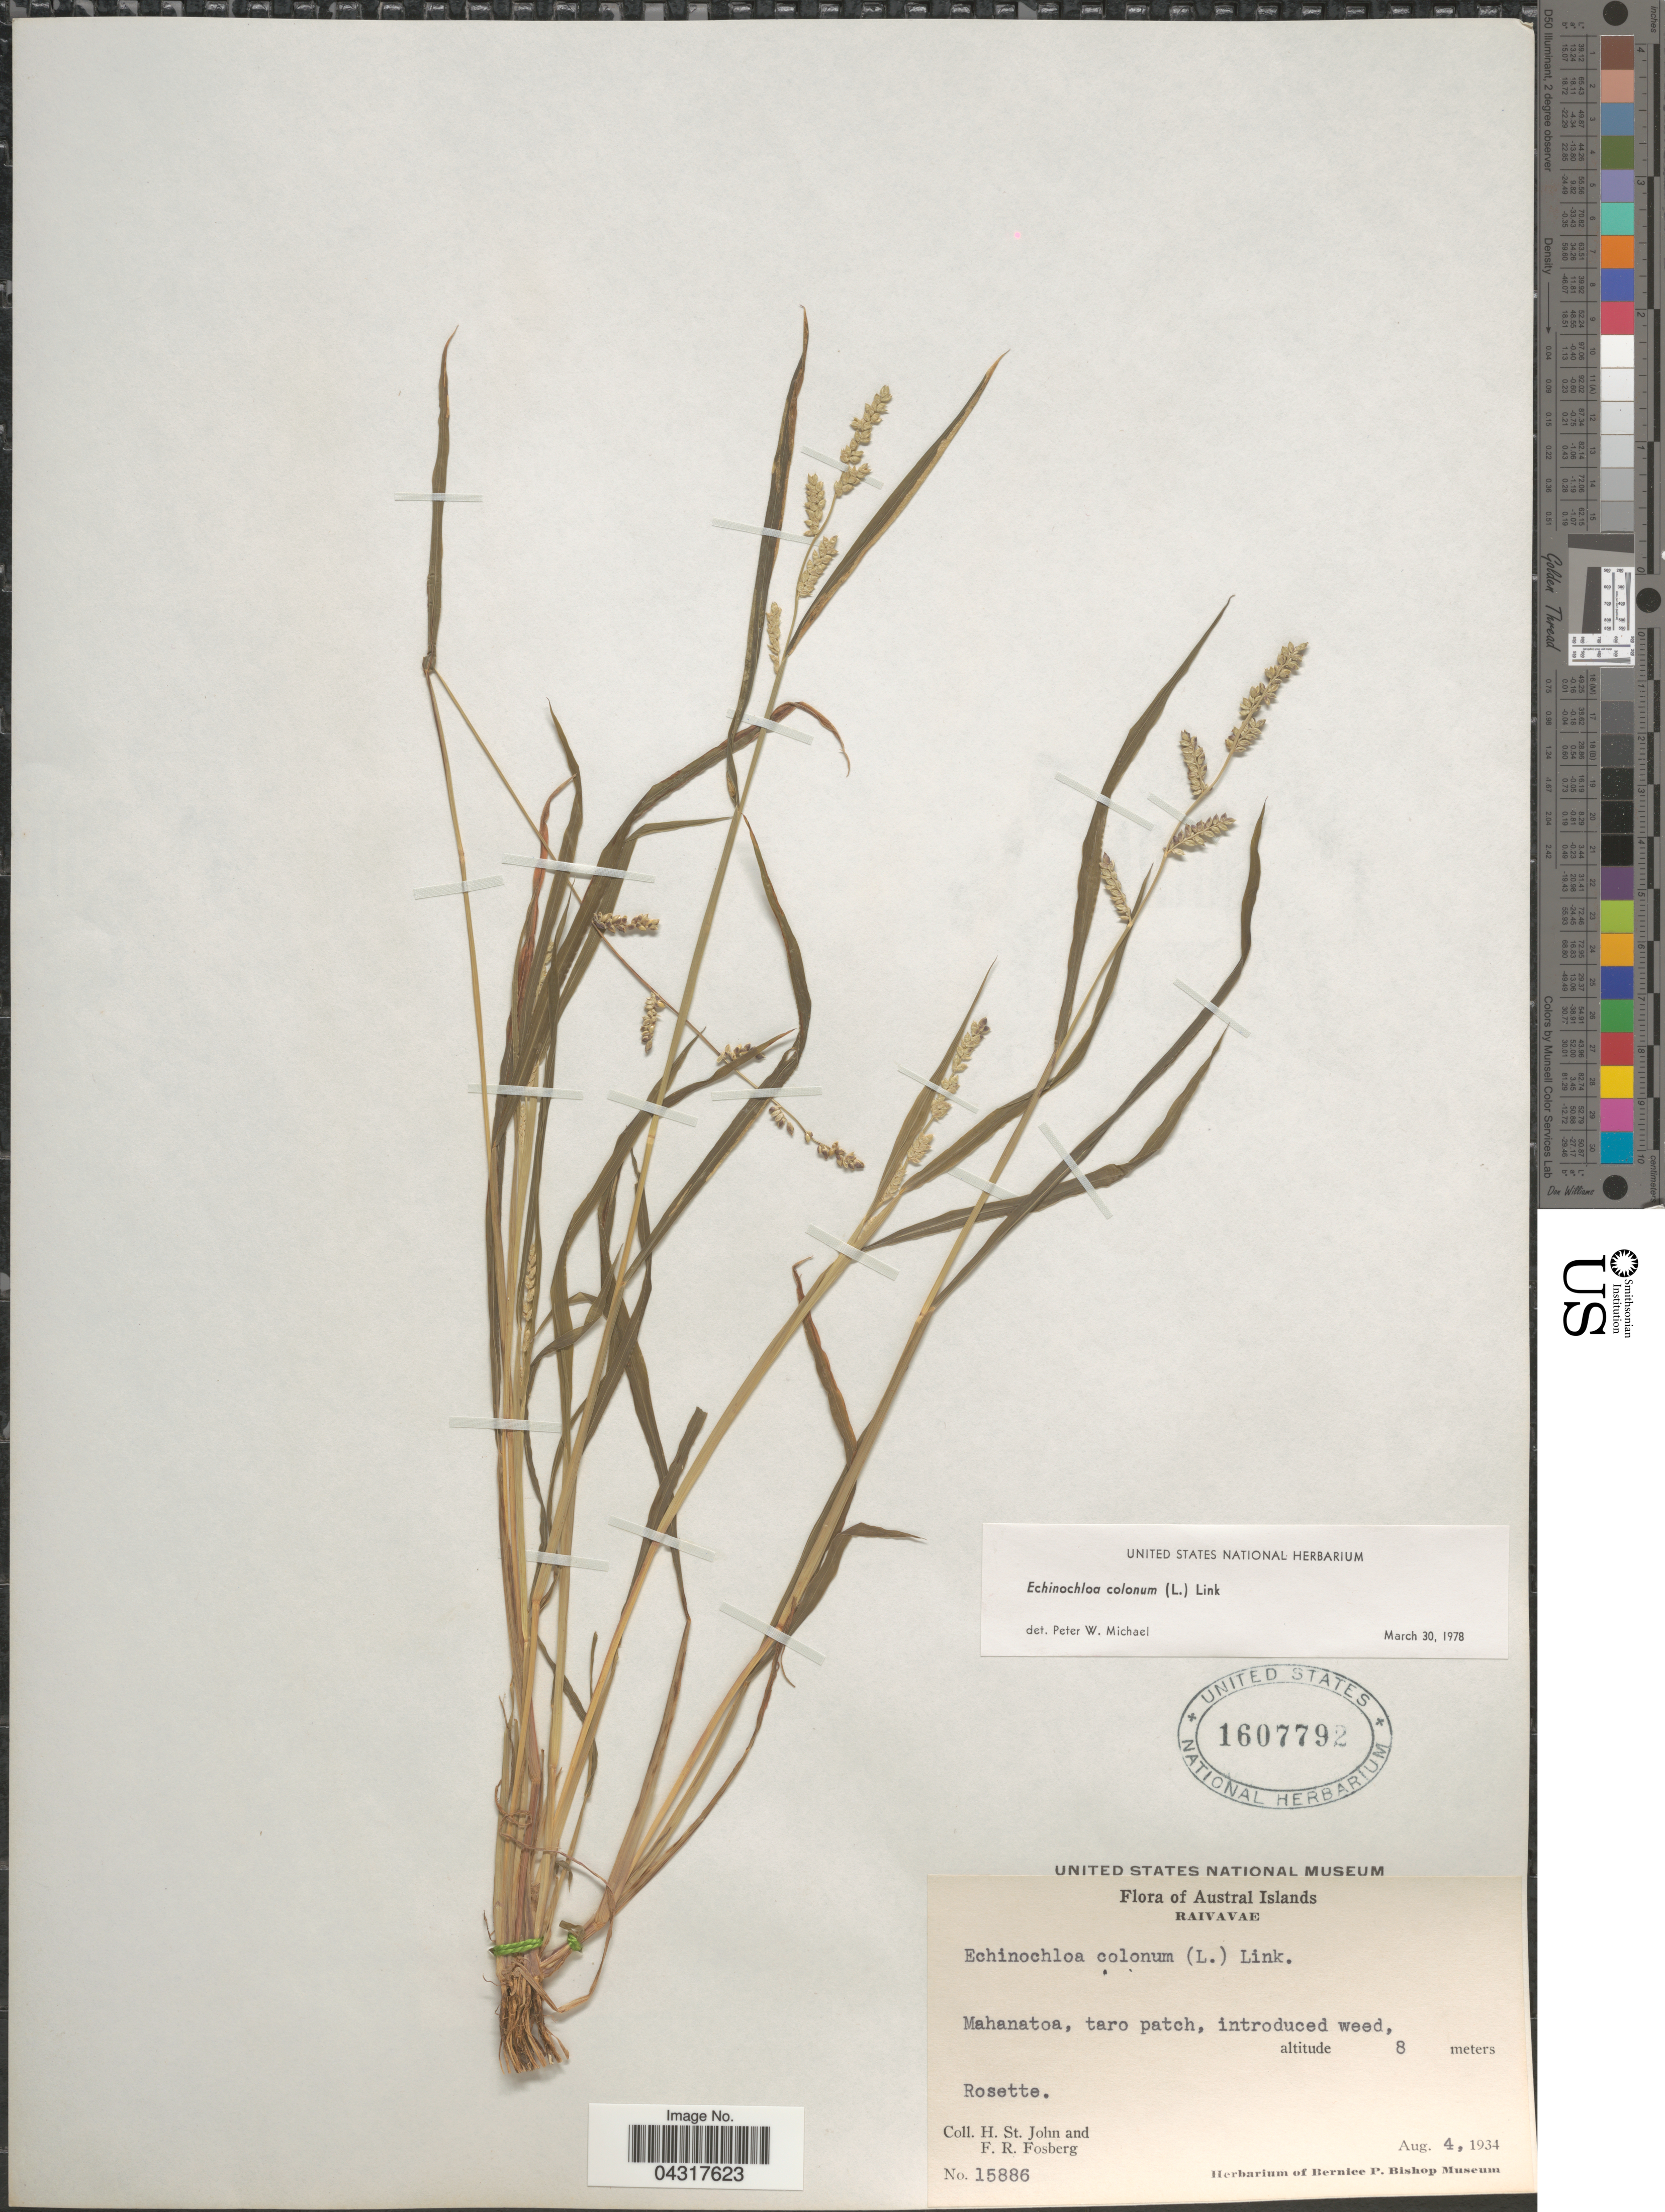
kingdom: Plantae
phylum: Tracheophyta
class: Liliopsida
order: Poales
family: Poaceae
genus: Echinochloa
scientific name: Echinochloa colona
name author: (L.) Link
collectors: H. St. John & F. R. Fosberg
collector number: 15886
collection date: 1934-08-04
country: French Polynesia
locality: Austral Islands. Raivavae. Mahanatoa. Rosette.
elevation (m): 8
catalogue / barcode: US 1607792